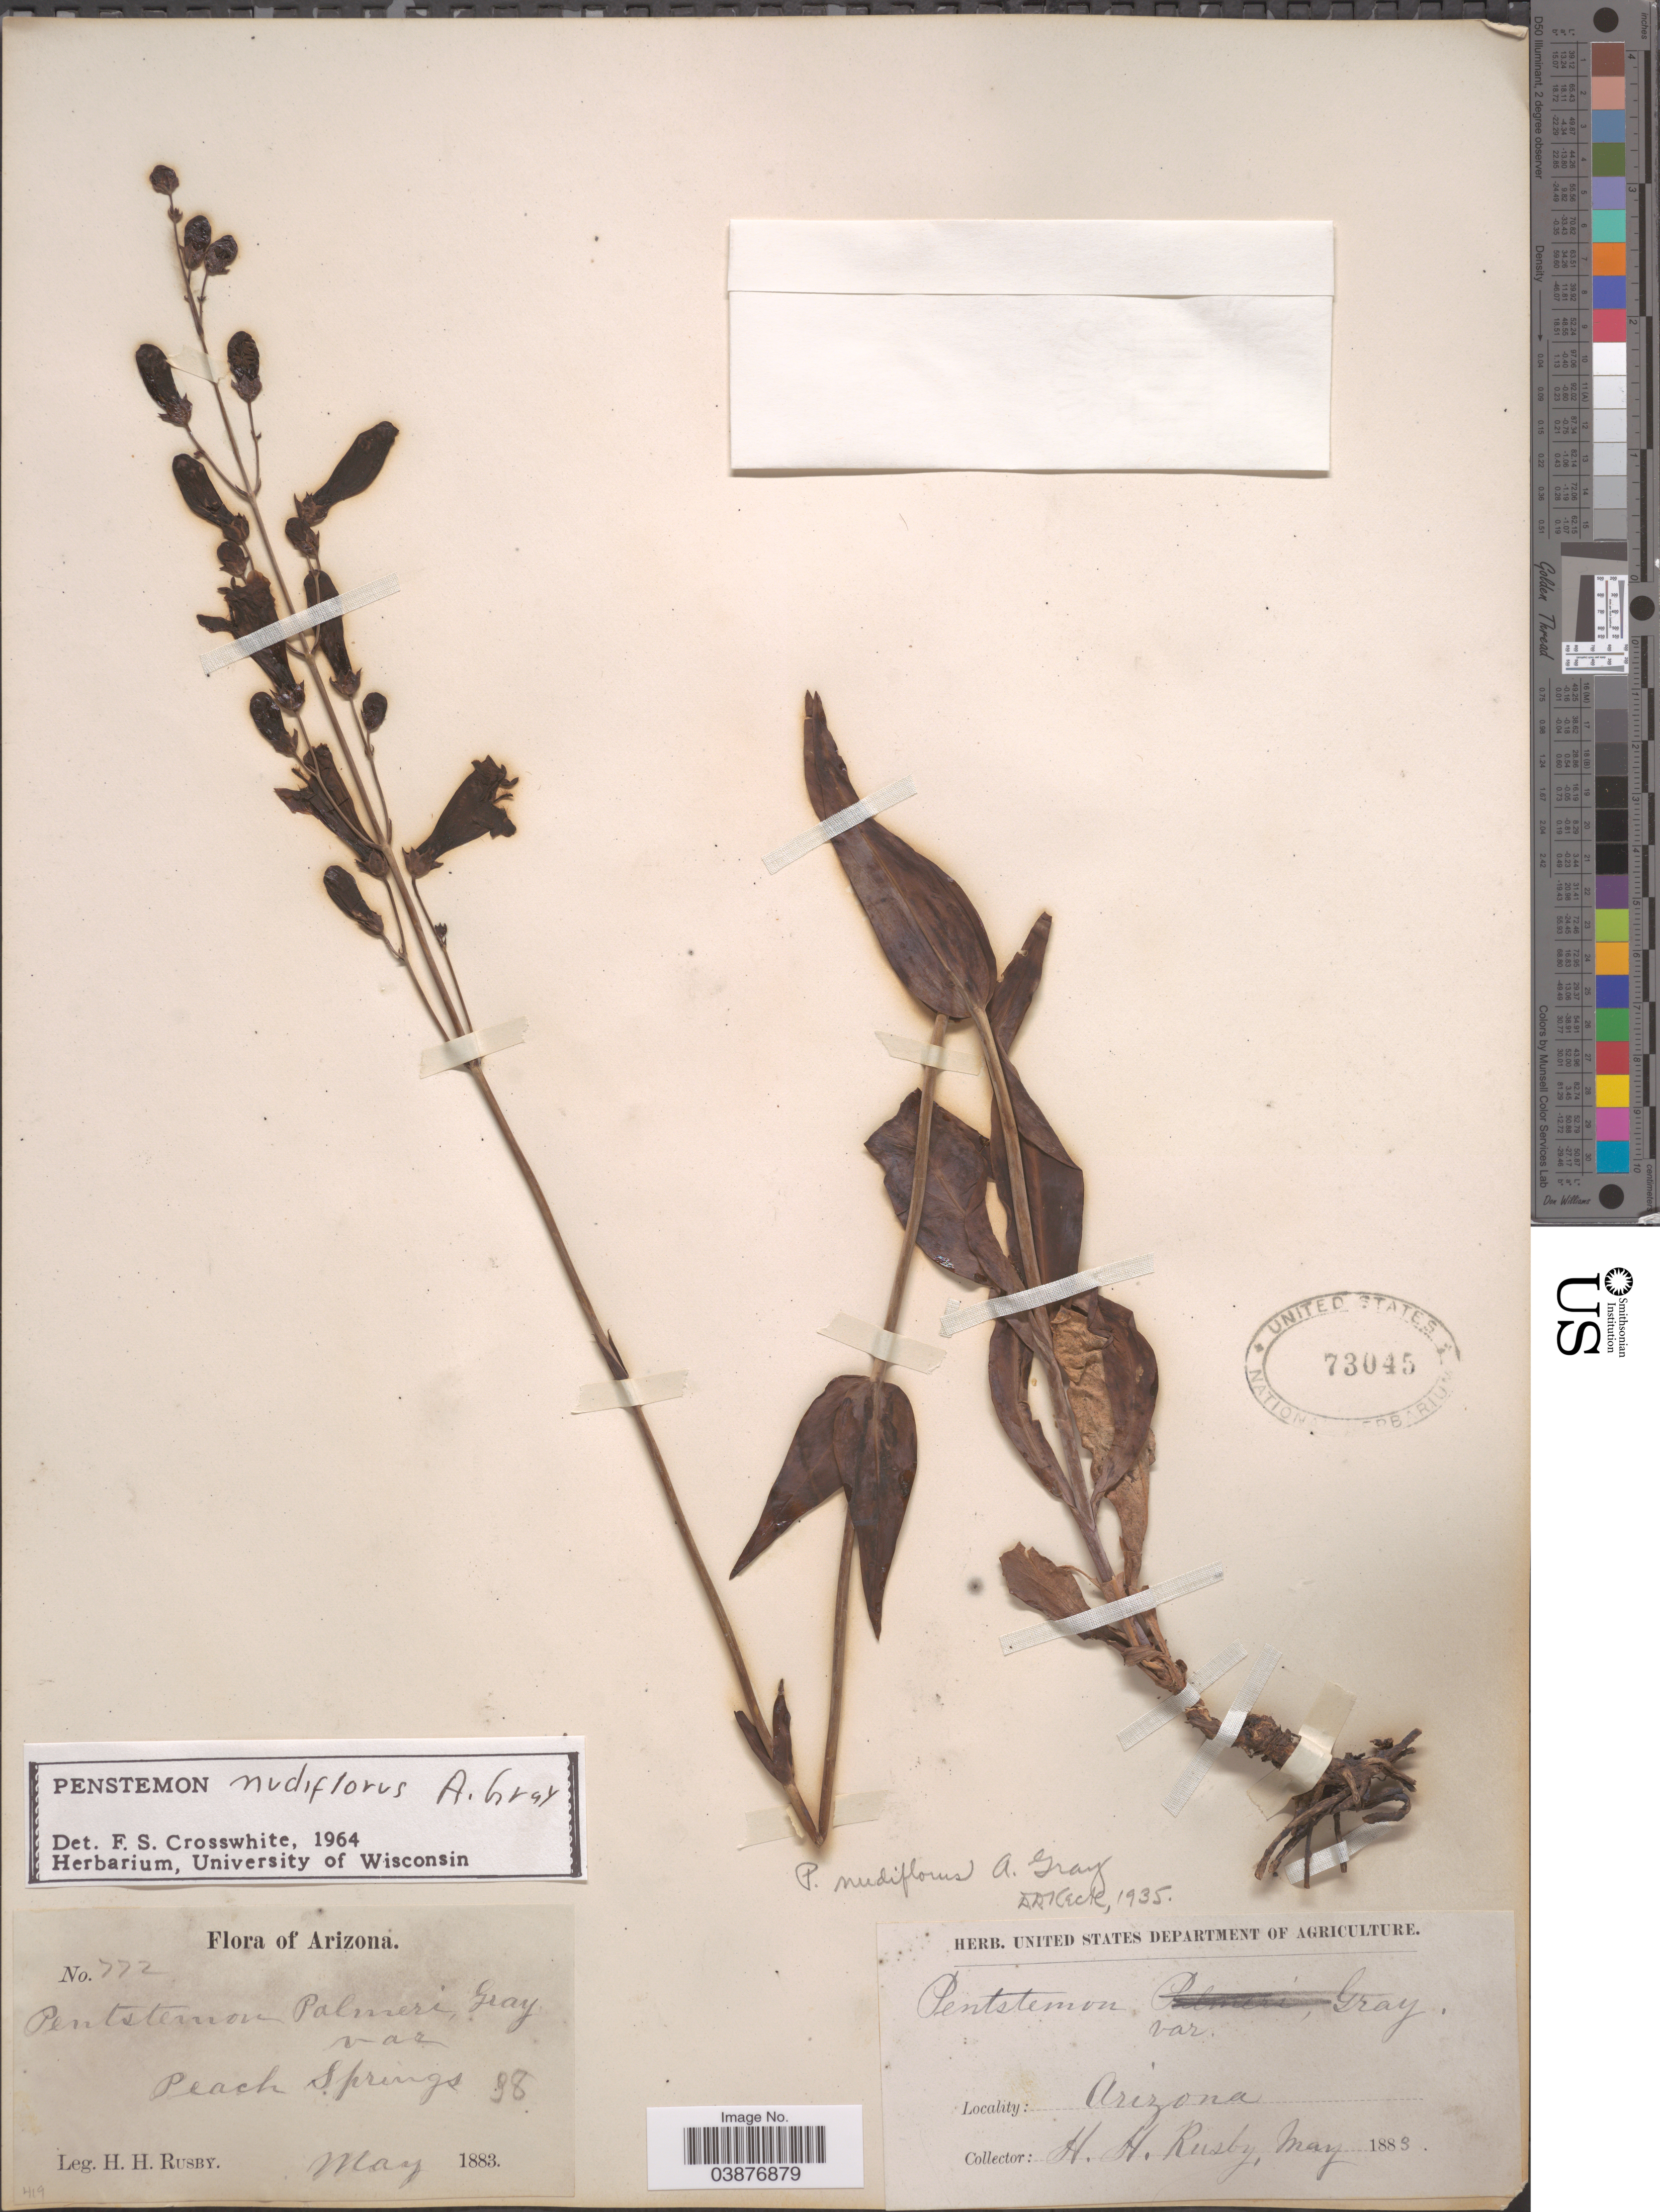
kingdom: Plantae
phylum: Tracheophyta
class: Magnoliopsida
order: Lamiales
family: Plantaginaceae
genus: Penstemon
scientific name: Penstemon nudiflorus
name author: A. Gray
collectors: H. H. Rusby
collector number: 772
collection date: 1883-05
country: United States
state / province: Arizona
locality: Peach Springs.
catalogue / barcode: US 73045